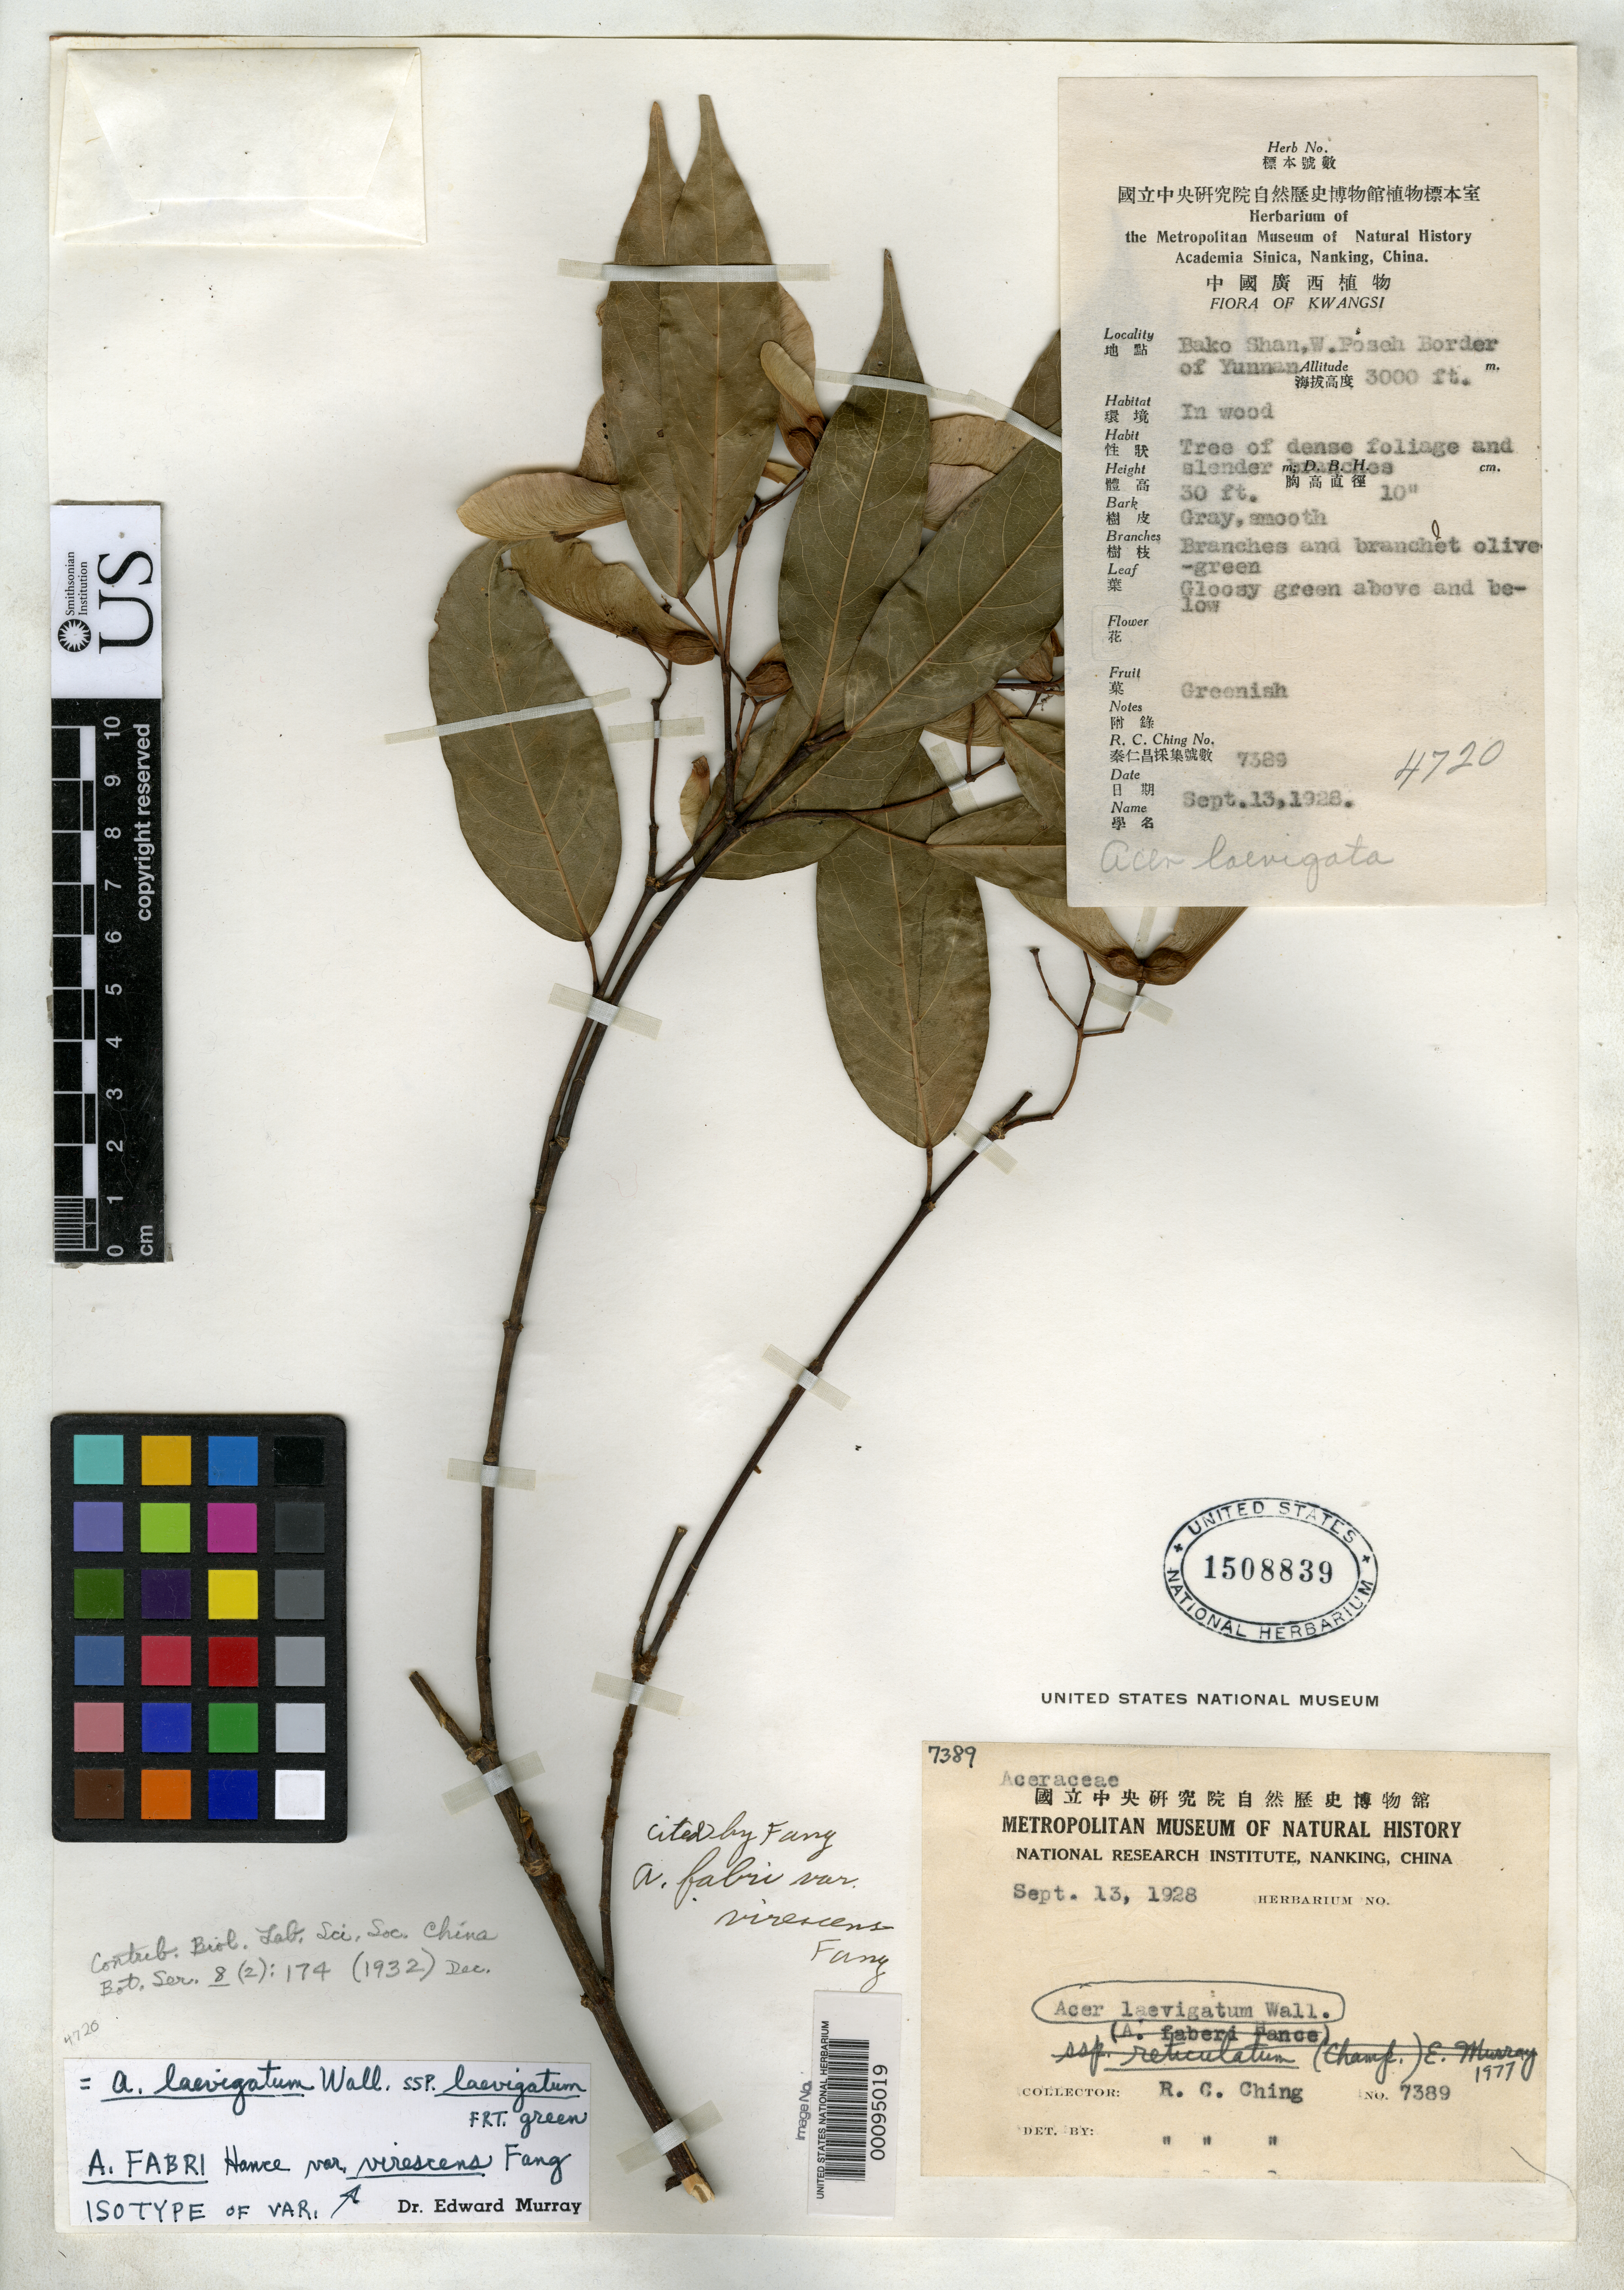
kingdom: Plantae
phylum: Tracheophyta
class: Magnoliopsida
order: Sapindales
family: Sapindaceae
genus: Acer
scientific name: Acer fabri var. virescens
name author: W.P. Fang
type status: Isotype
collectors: R. C. Ching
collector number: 7389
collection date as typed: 13 Sep 1928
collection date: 1928-09-13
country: China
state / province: Guangxi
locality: Bako Shan.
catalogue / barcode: US 1508839